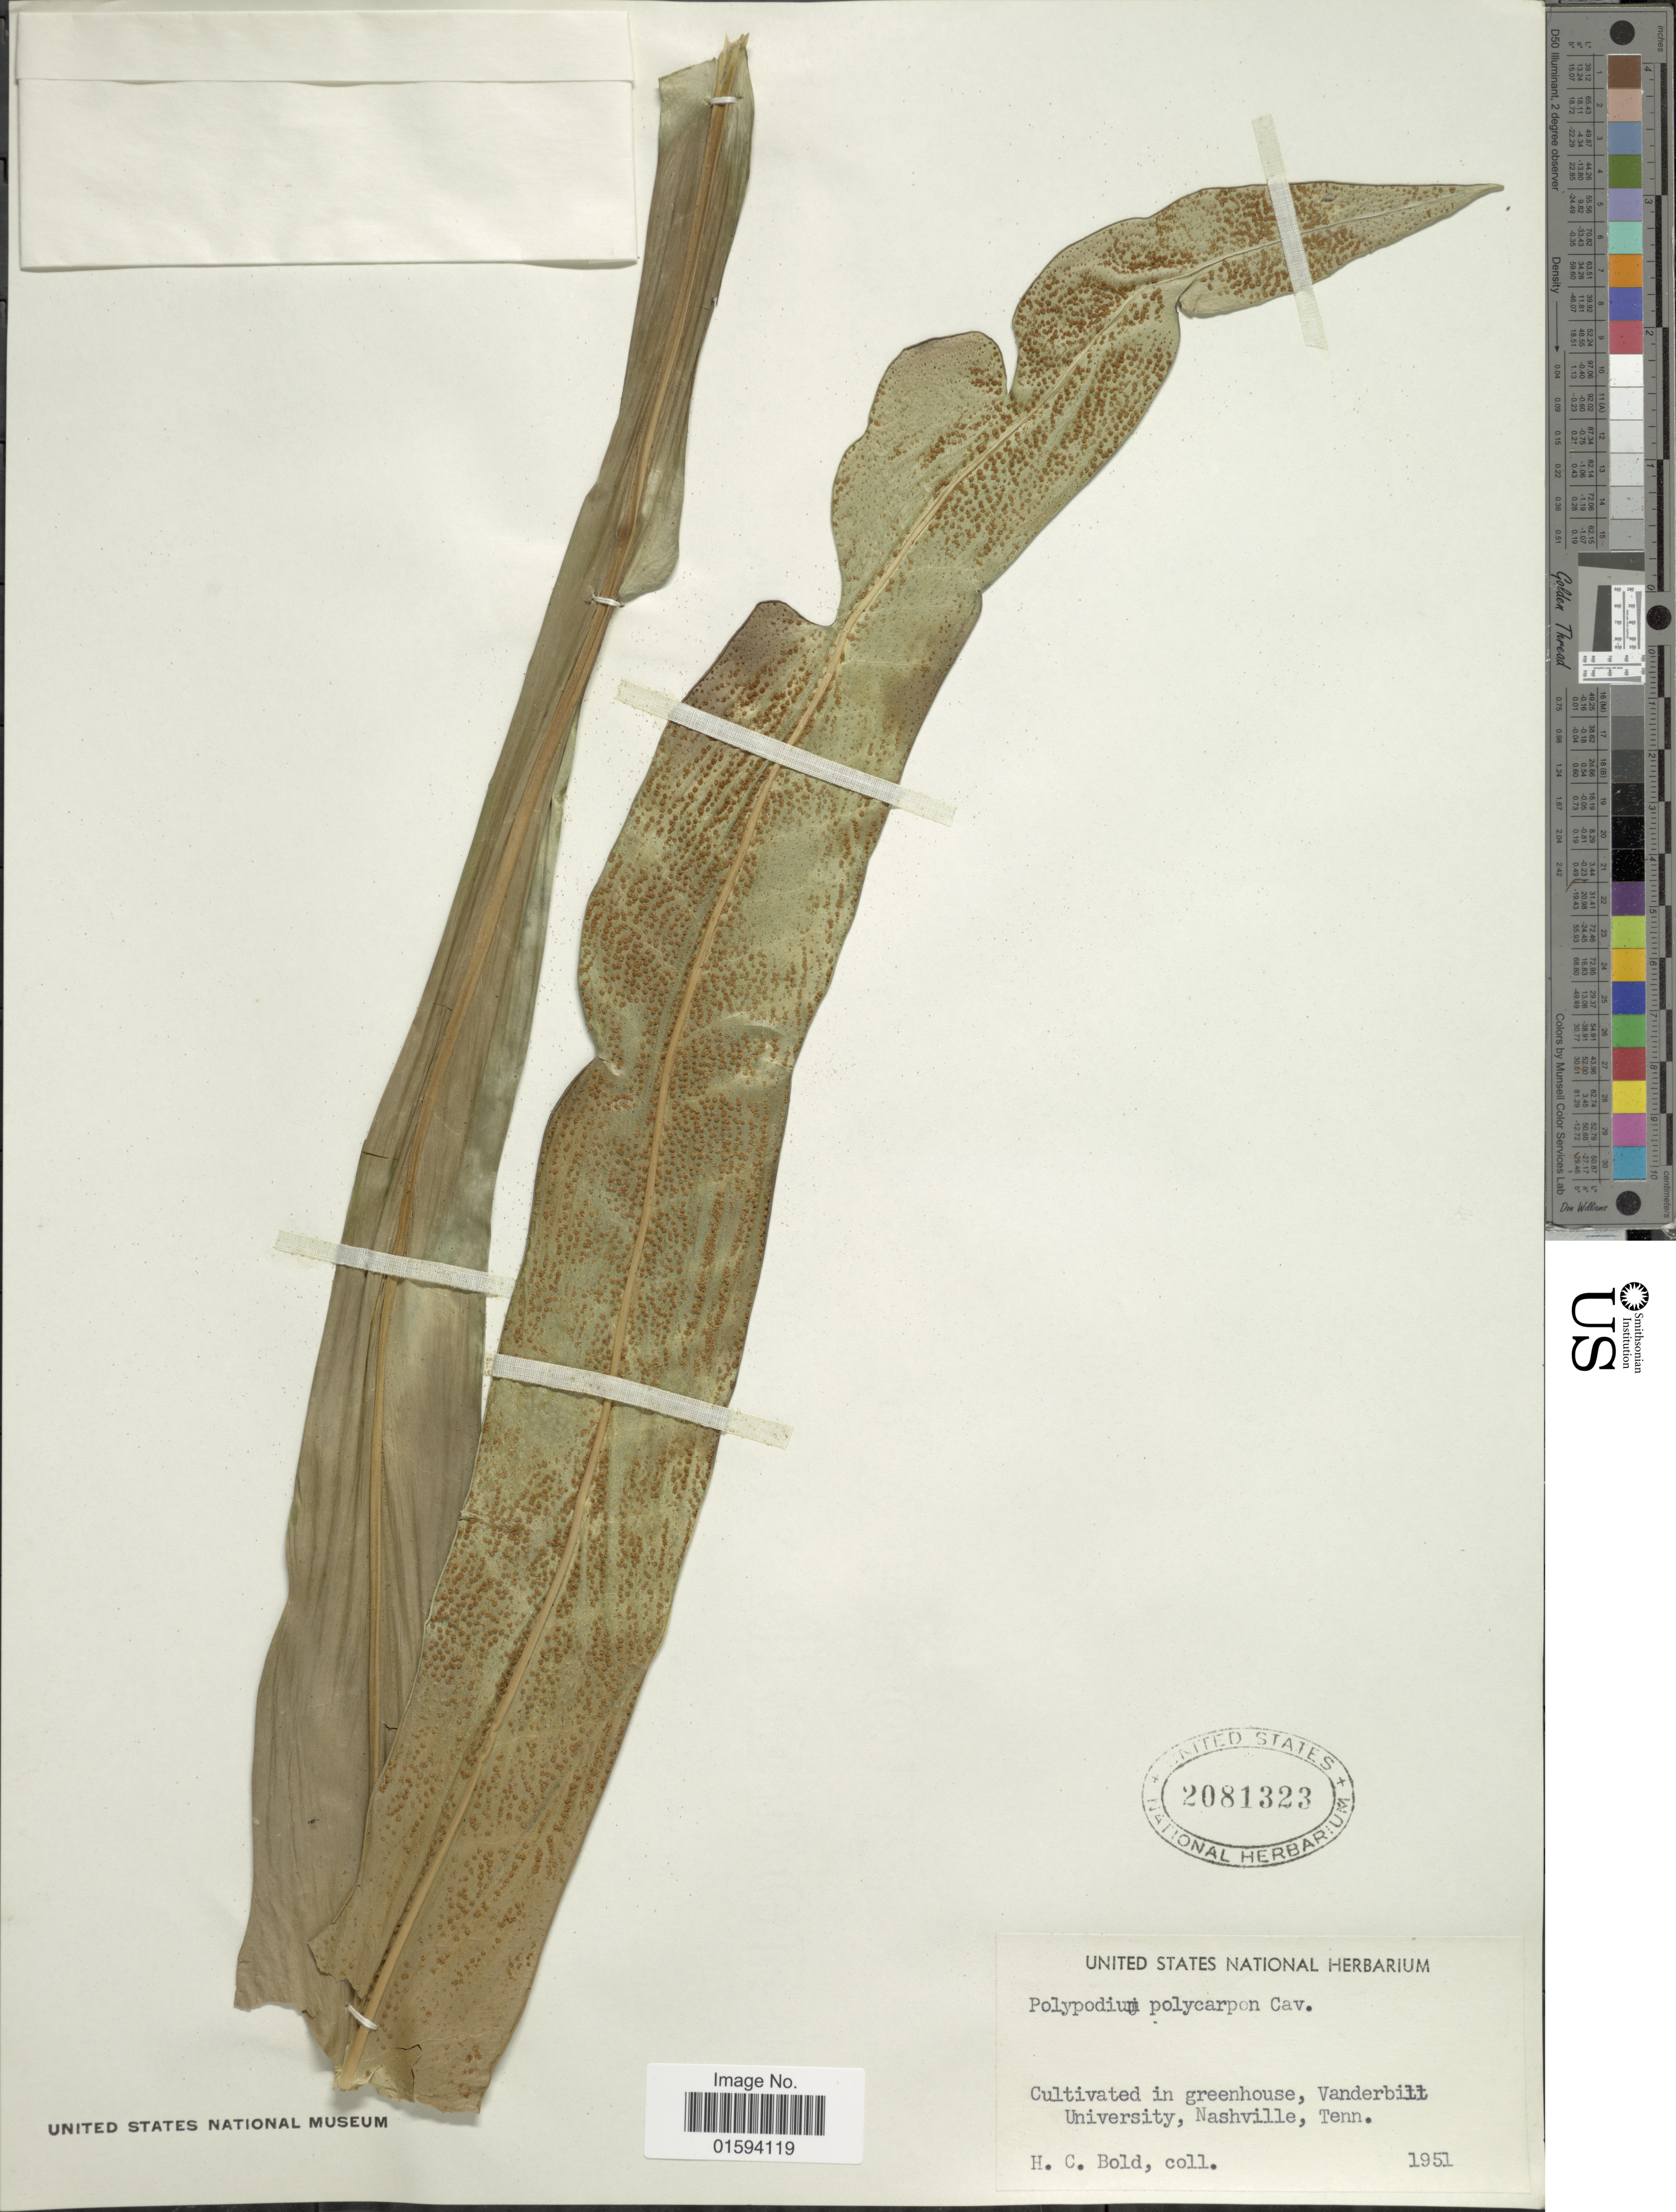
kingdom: Plantae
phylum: Tracheophyta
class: Polypodiopsida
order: Polypodiales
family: Polypodiaceae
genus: Polypodium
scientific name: Polypodium polycarpon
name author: Cav. ex Sw.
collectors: H. Bold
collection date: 1951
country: United States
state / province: Tennessee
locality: Greenhousem Vanderbitt University, Nashville, Tenn.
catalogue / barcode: US 2081323